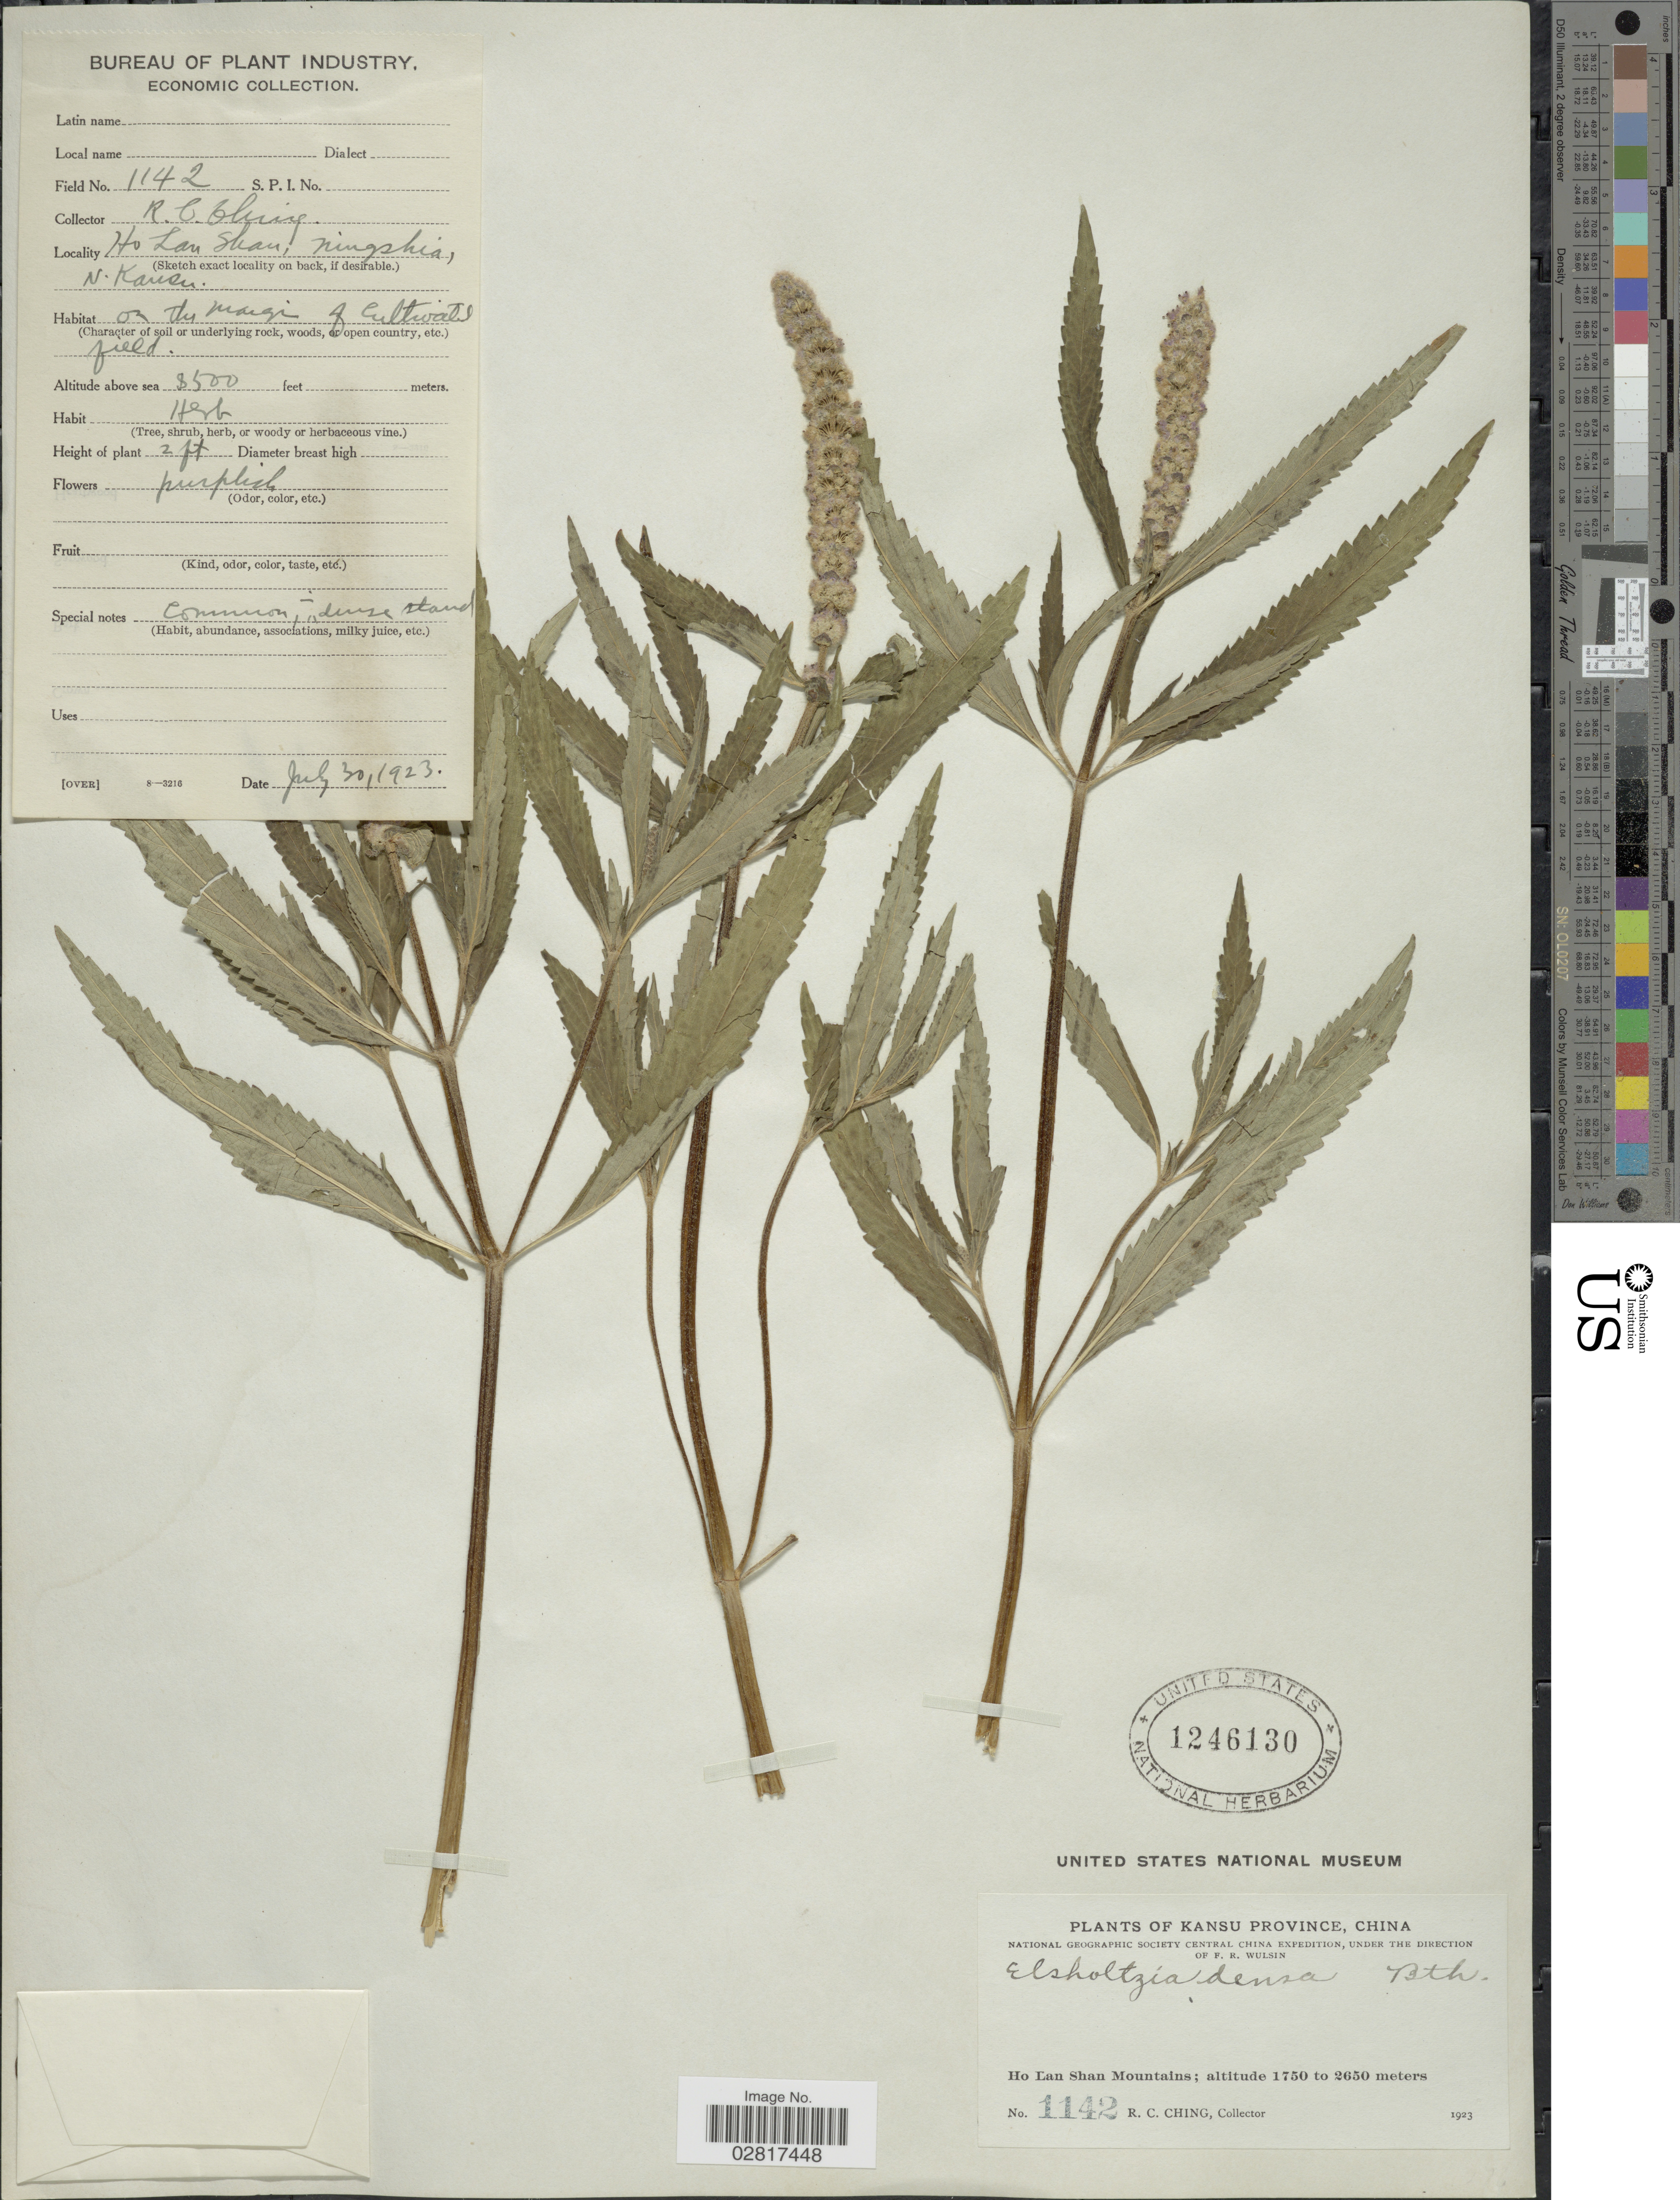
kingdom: Plantae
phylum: Tracheophyta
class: Magnoliopsida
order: Lamiales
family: Lamiaceae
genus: Elsholtzia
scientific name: Elsholtzia densa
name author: Benth.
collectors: R. C. Ching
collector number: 1142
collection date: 1923-07-30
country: China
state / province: Gansu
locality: Kansu Province. Ho Lan Shan Mountains. Ningshia, N. Kansu.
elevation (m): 2591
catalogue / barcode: US 1246130